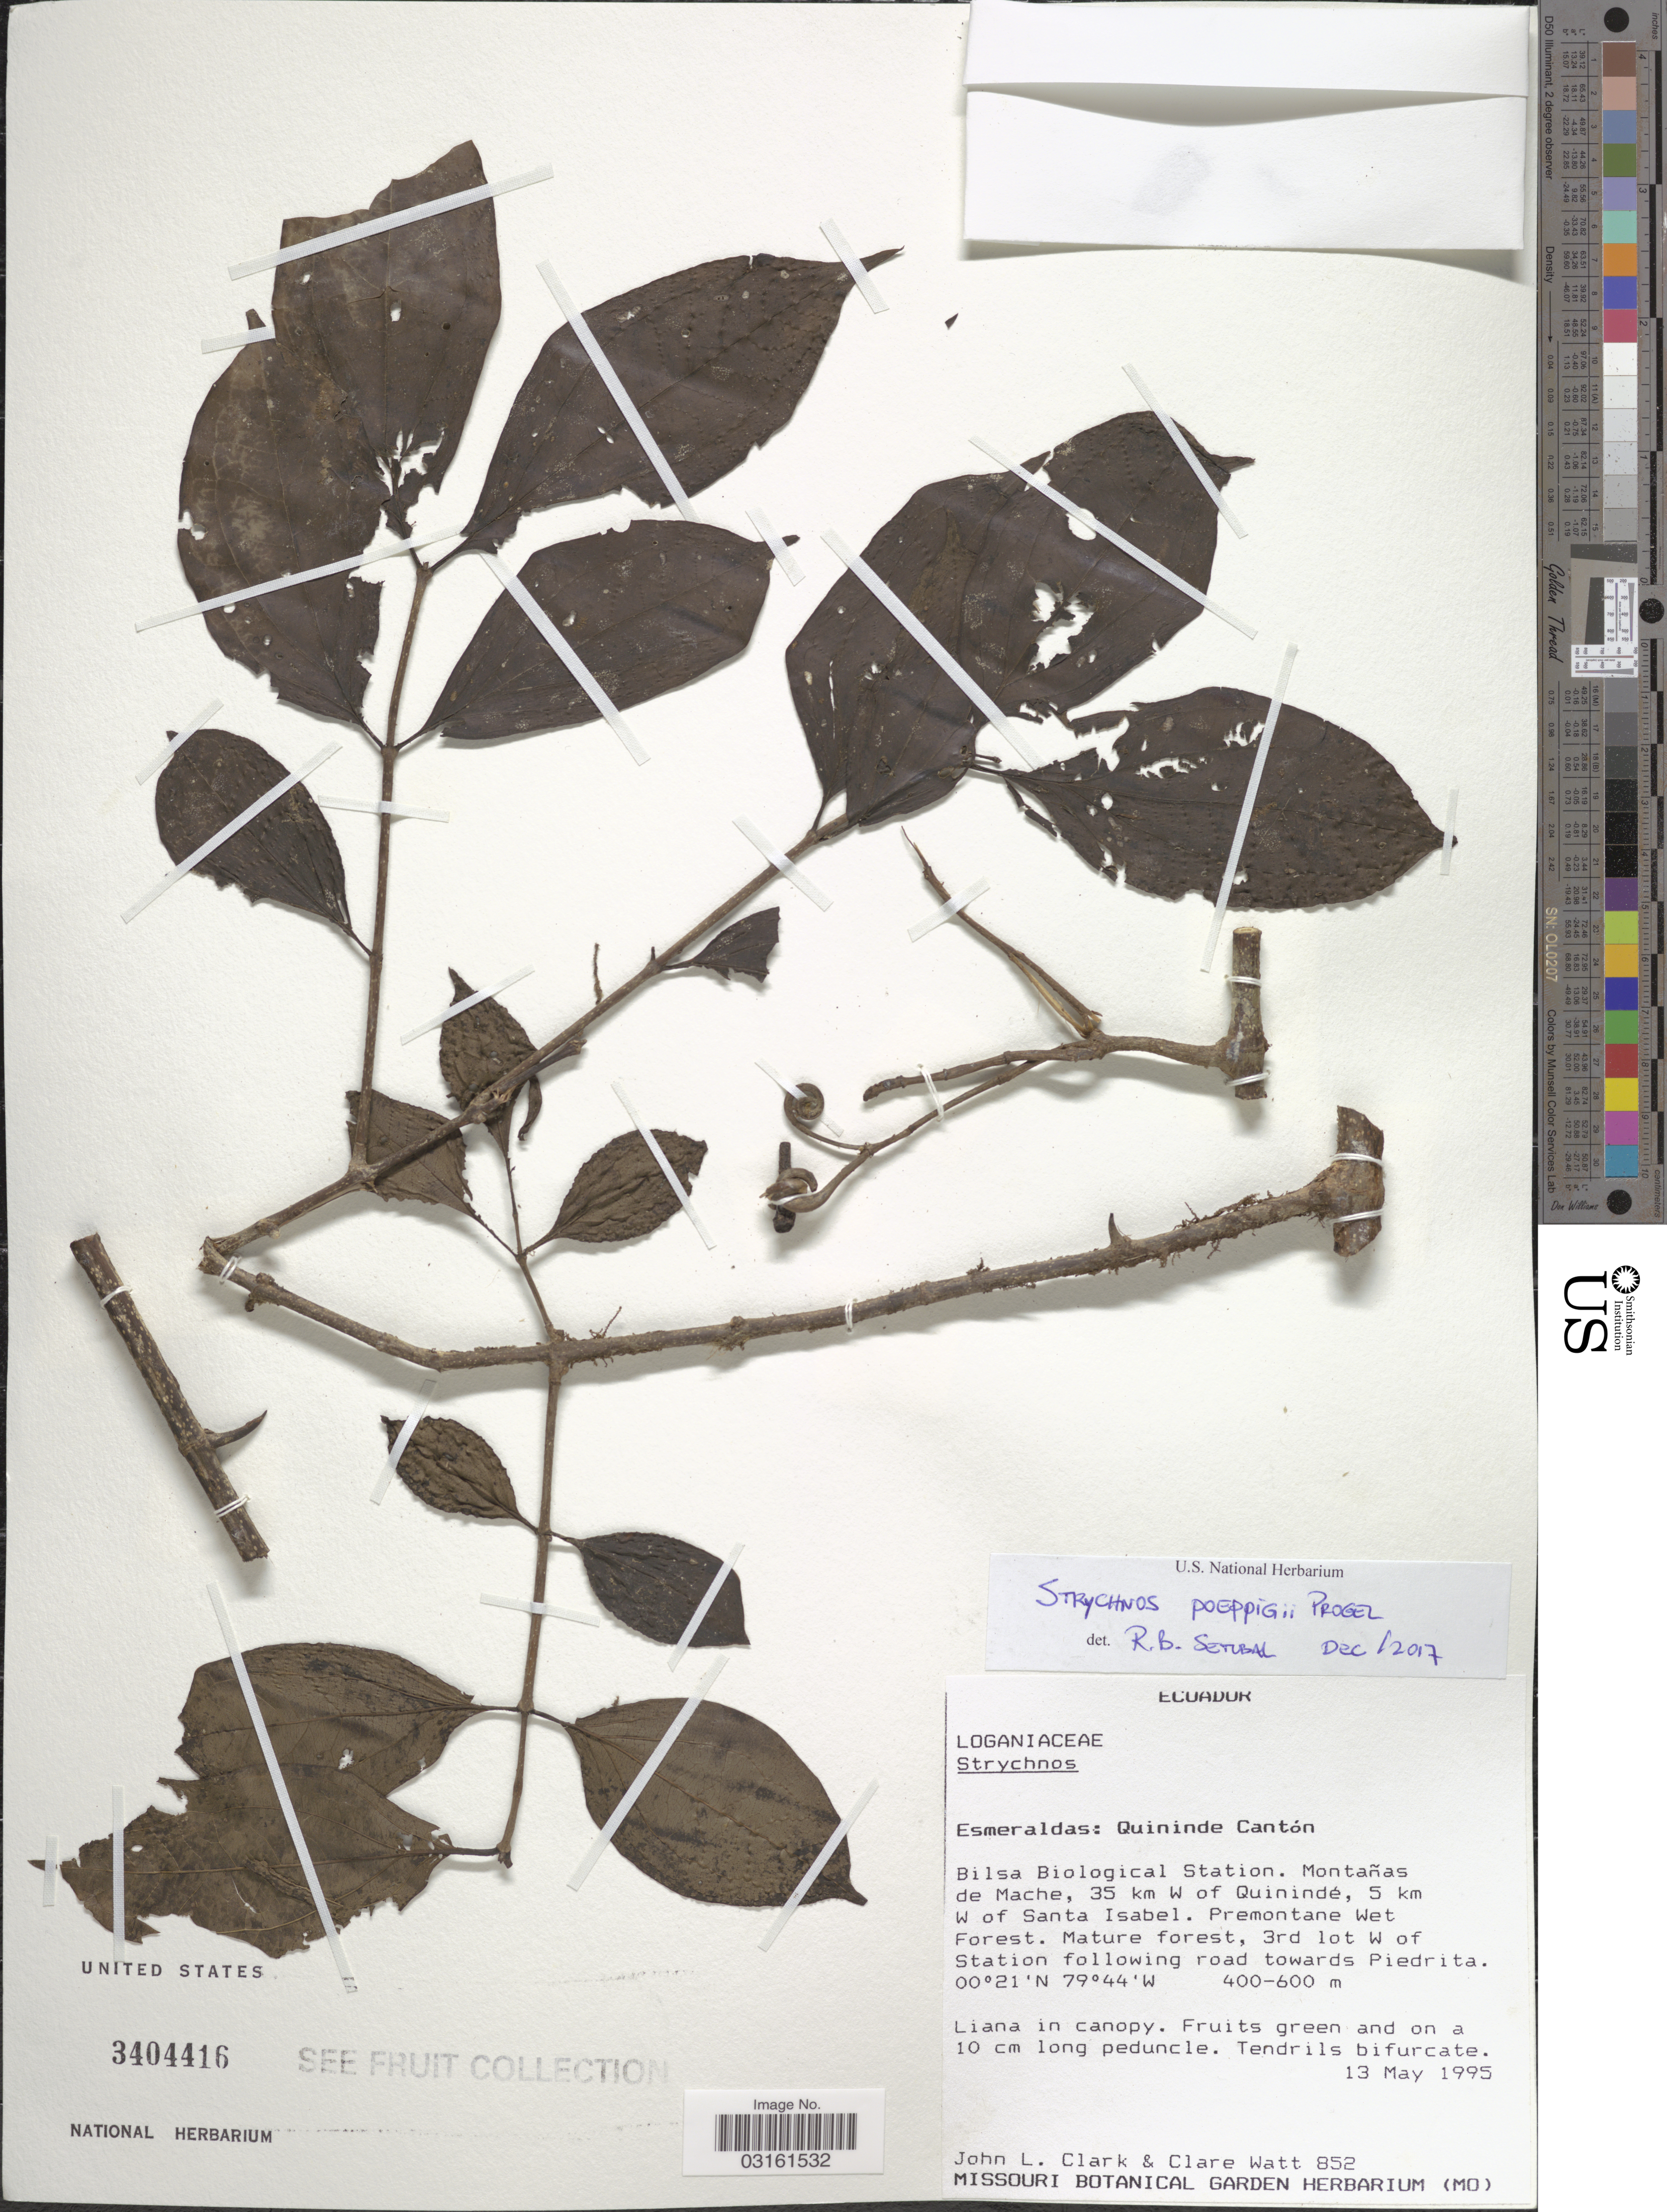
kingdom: Plantae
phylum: Tracheophyta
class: Magnoliopsida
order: Gentianales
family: Loganiaceae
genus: Strychnos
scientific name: Strychnos poeppigii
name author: Progel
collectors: J. L. Clark & C. Watt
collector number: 852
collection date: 1995-05-13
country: Ecuador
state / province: Esmeraldas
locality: Quininde Cantón, Bilsa Biological Station. Montañas de Mache, 35 km W of Quinindé, 5 km W of Santa Isabel. Premontane Wet Forest. Mature forest, 3rd lot W of Station following road towards Piedrita.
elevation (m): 400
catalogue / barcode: US 3404416